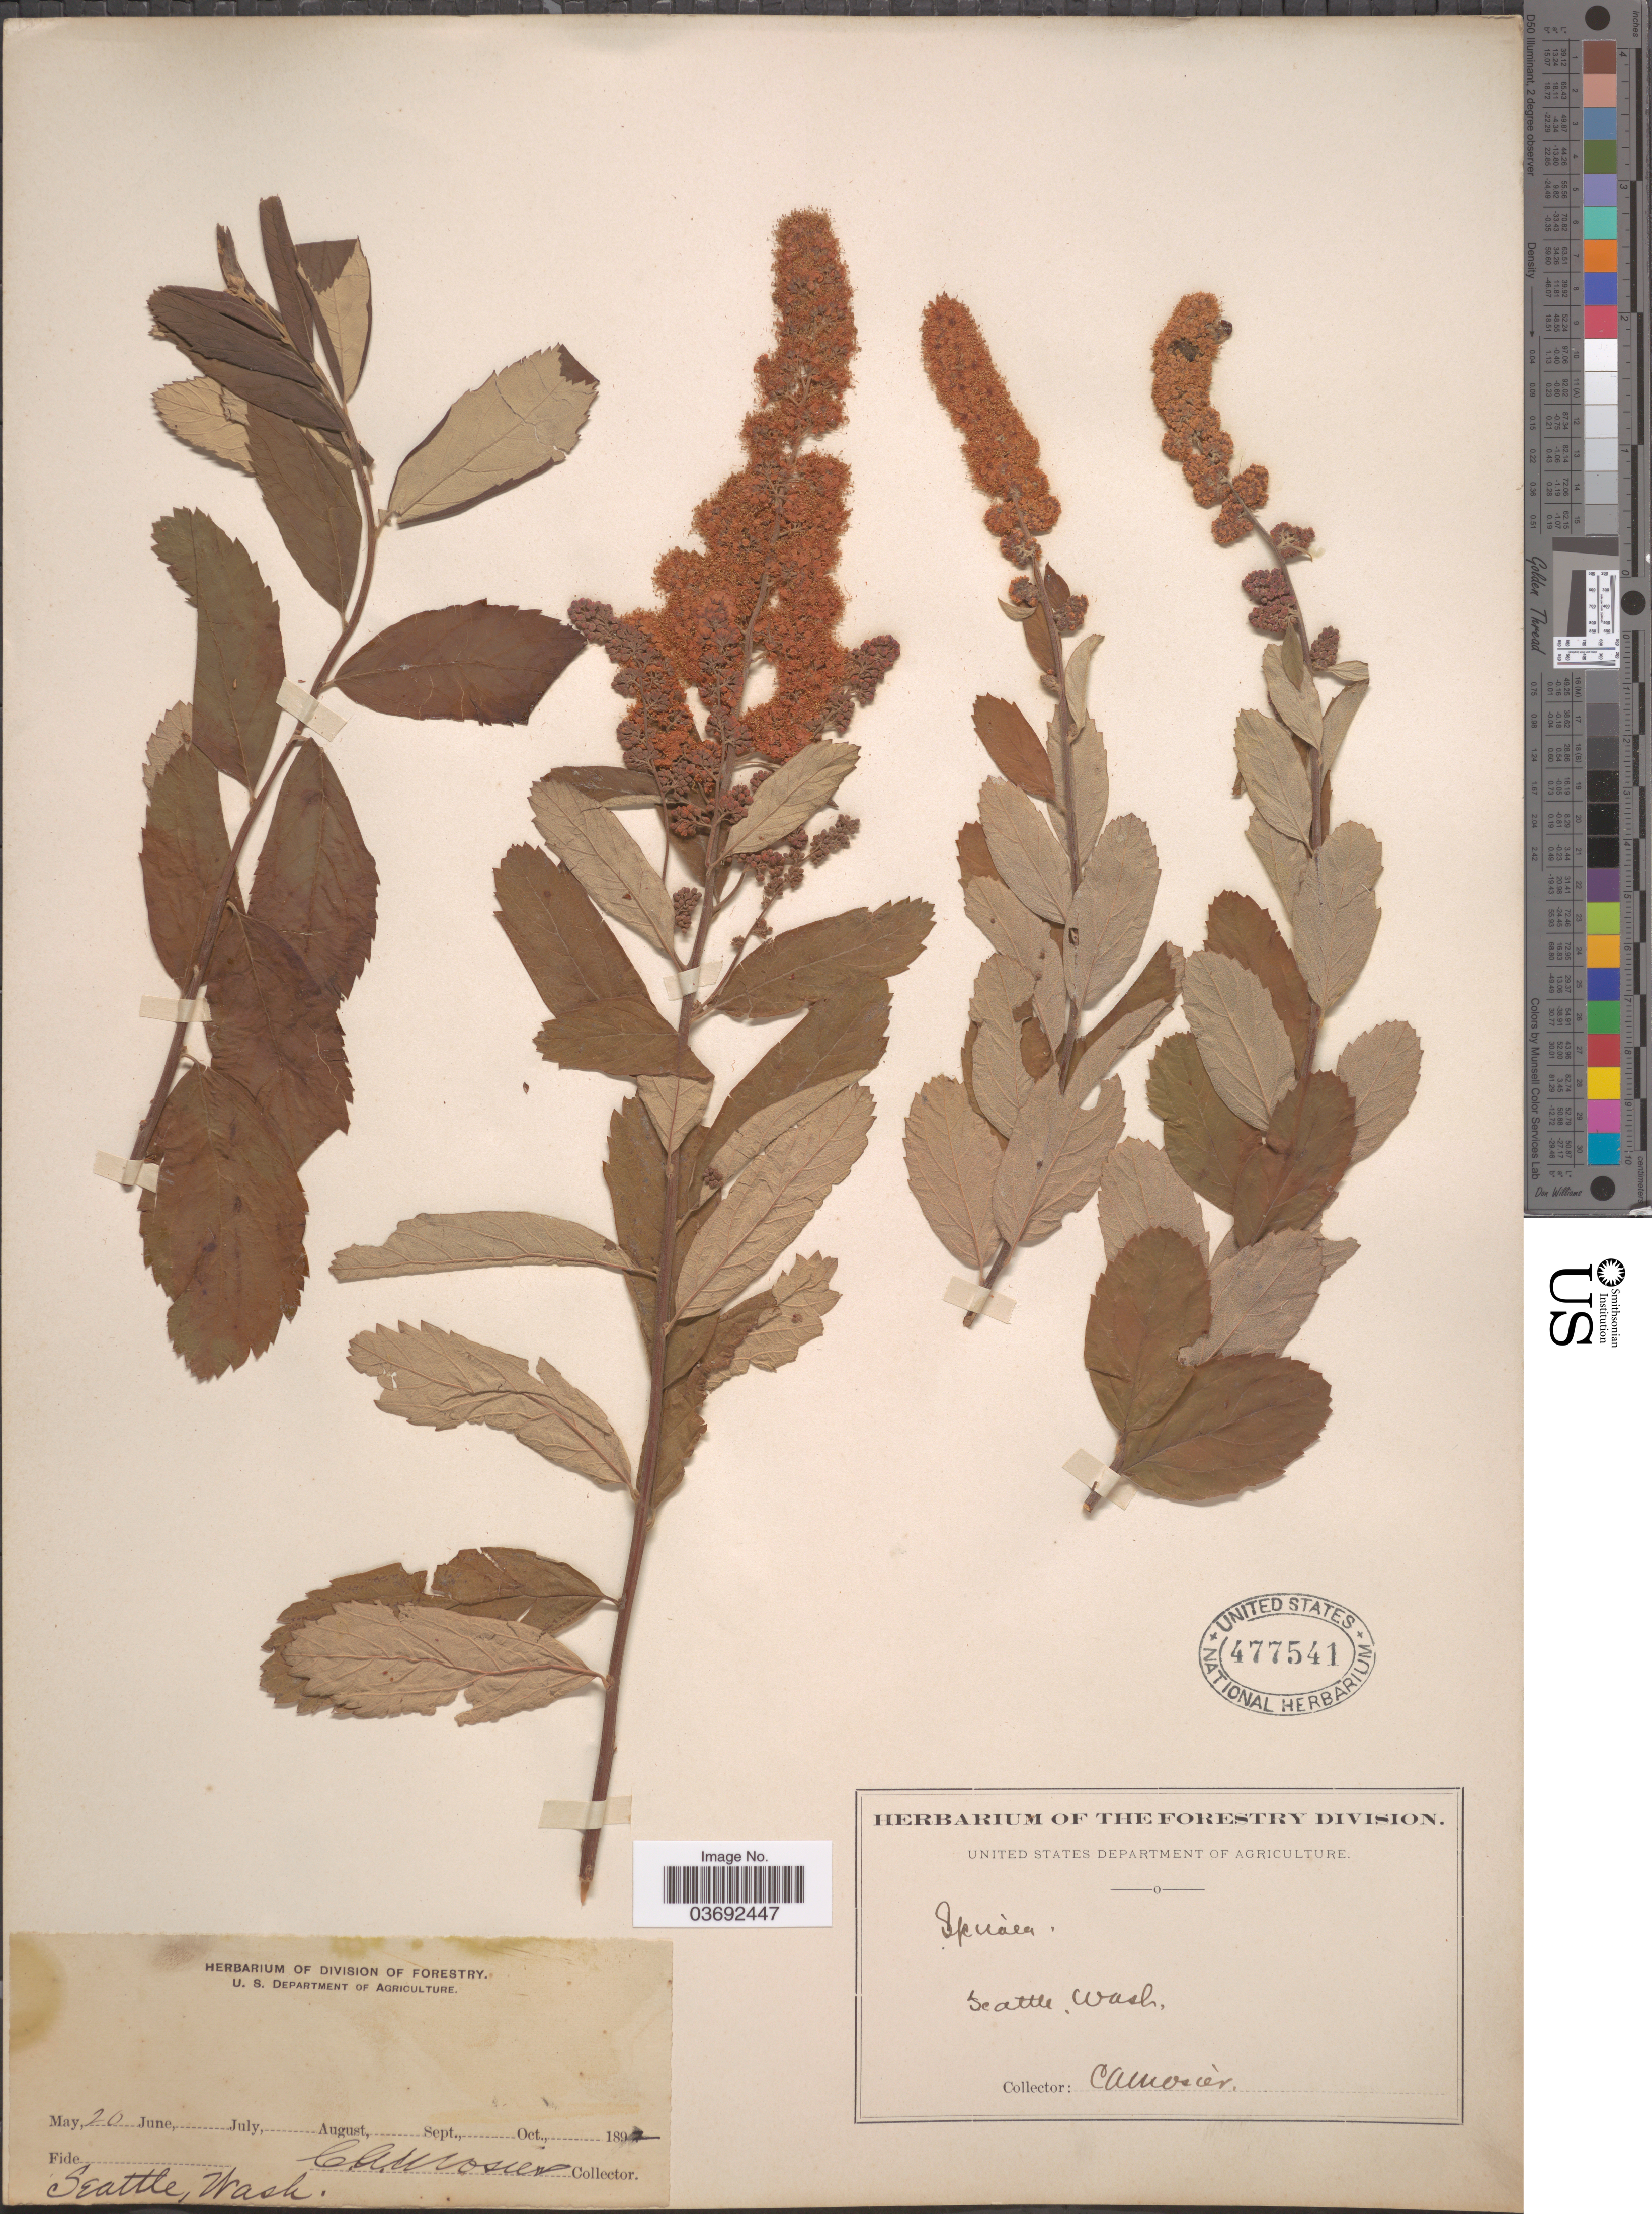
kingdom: Plantae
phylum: Tracheophyta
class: Magnoliopsida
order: Rosales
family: Rosaceae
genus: Spiraea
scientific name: Spiraea douglasii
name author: Hook.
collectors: C. A. Mosier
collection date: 1892-05-20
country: United States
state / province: Washington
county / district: King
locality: Seattle.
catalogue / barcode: US 477541